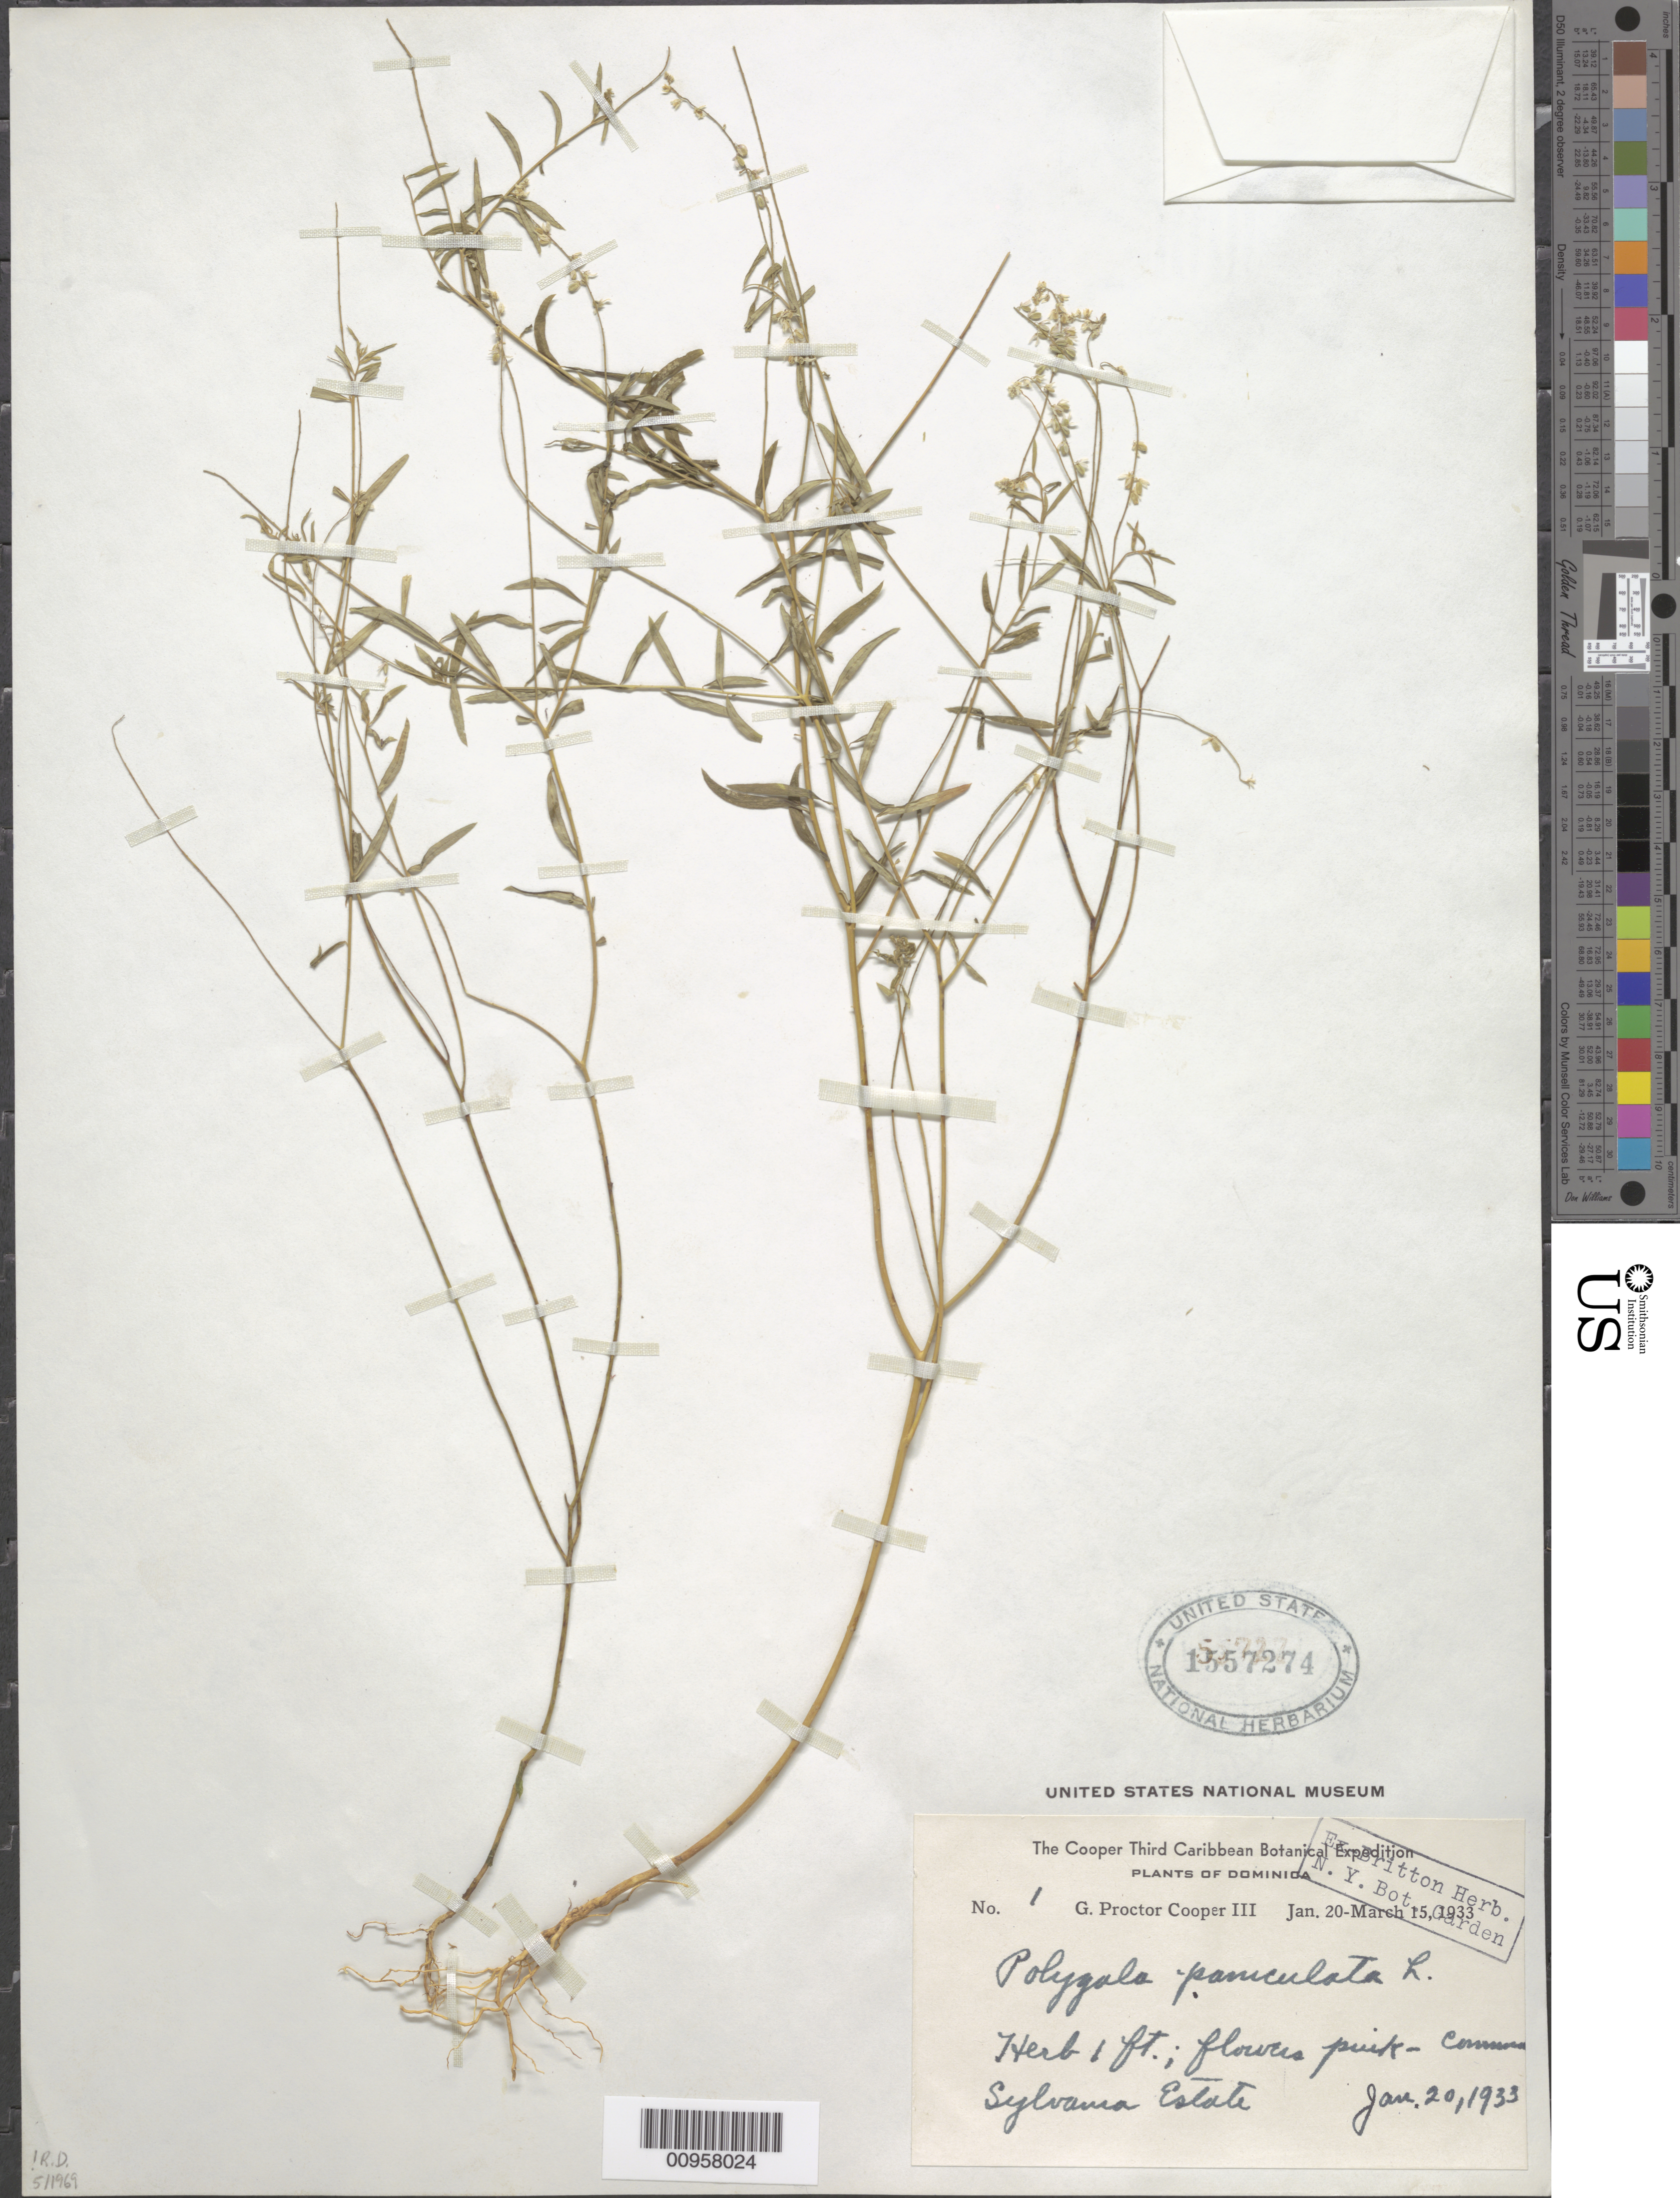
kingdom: Plantae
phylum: Tracheophyta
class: Magnoliopsida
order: Fabales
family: Polygalaceae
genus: Polygala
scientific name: Polygala paniculata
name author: L.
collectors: G. Cooper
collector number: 1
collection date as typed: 20 Jan 1933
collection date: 1933-01-20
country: Dominica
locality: Sylvania Estate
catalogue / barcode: US 1557274